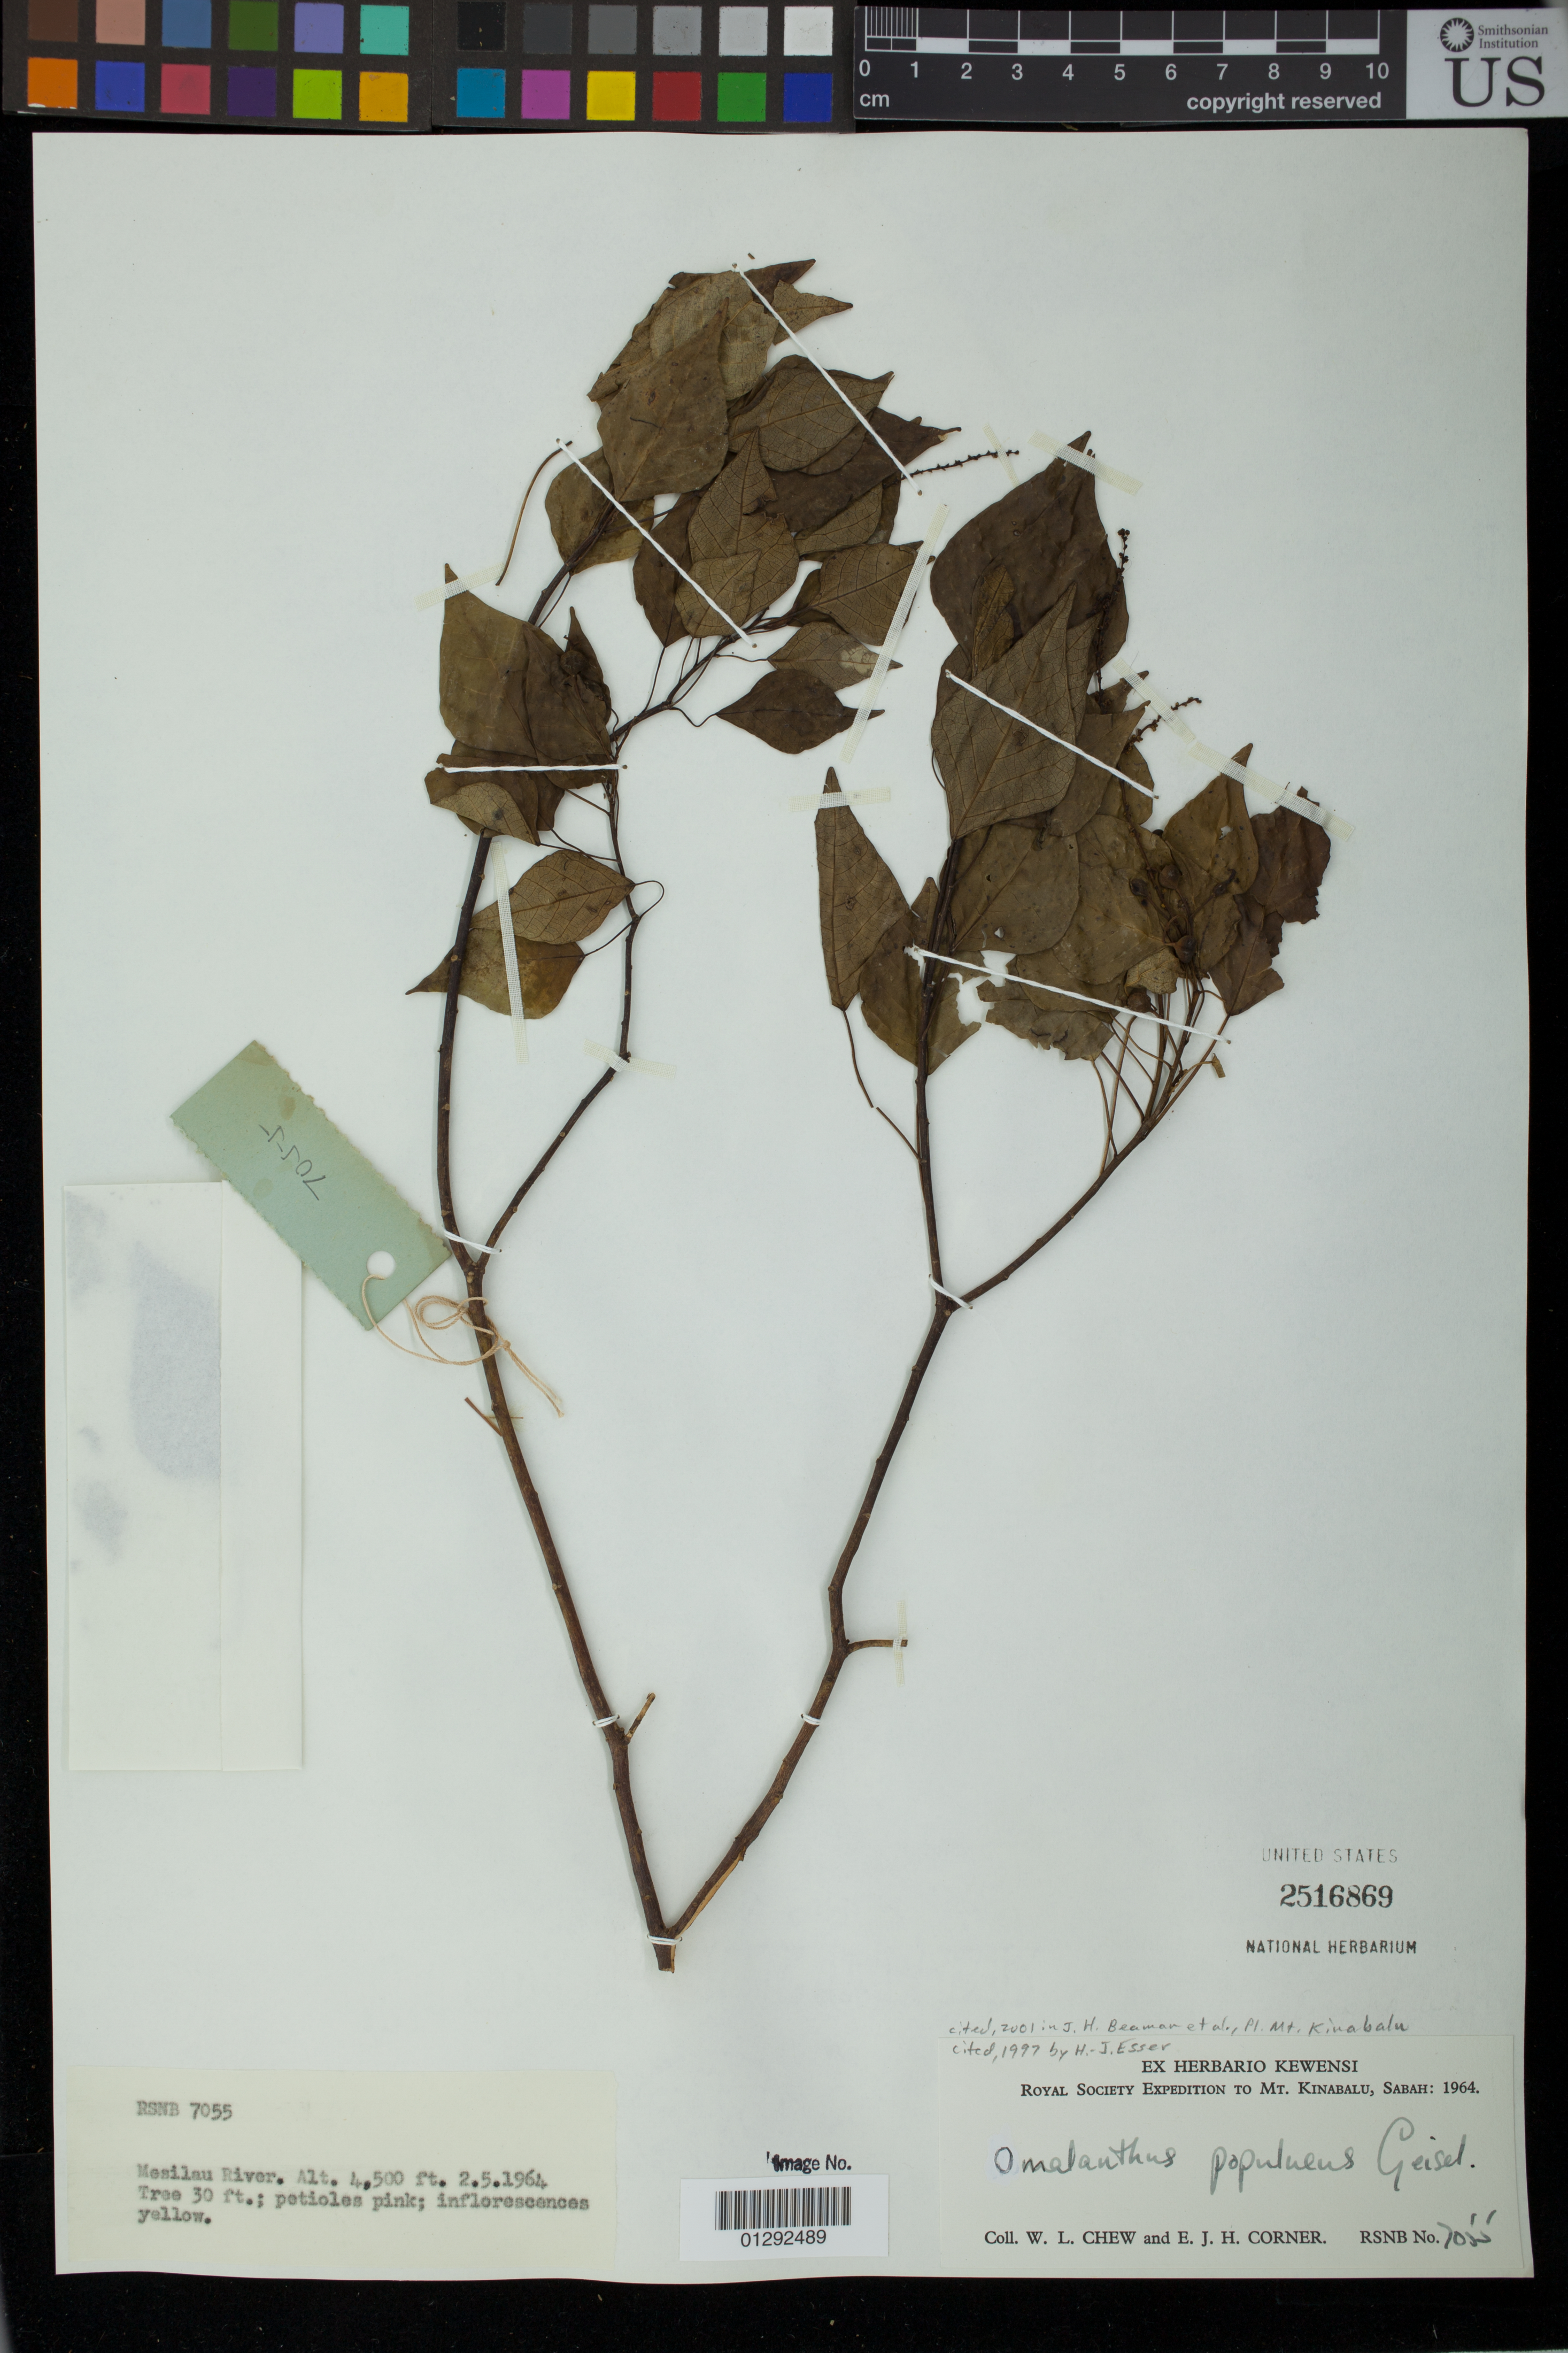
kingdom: Plantae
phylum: Tracheophyta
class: Magnoliopsida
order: Malpighiales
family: Euphorbiaceae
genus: Homalanthus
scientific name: Homalanthus populneus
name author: (Geiseler) Kuntze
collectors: W. Chew & E. Corner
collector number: RSNB No. 7055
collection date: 1964-05-02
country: Malaysia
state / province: Sabah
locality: Mt. Kinabalu, Sabah.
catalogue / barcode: US 2516869